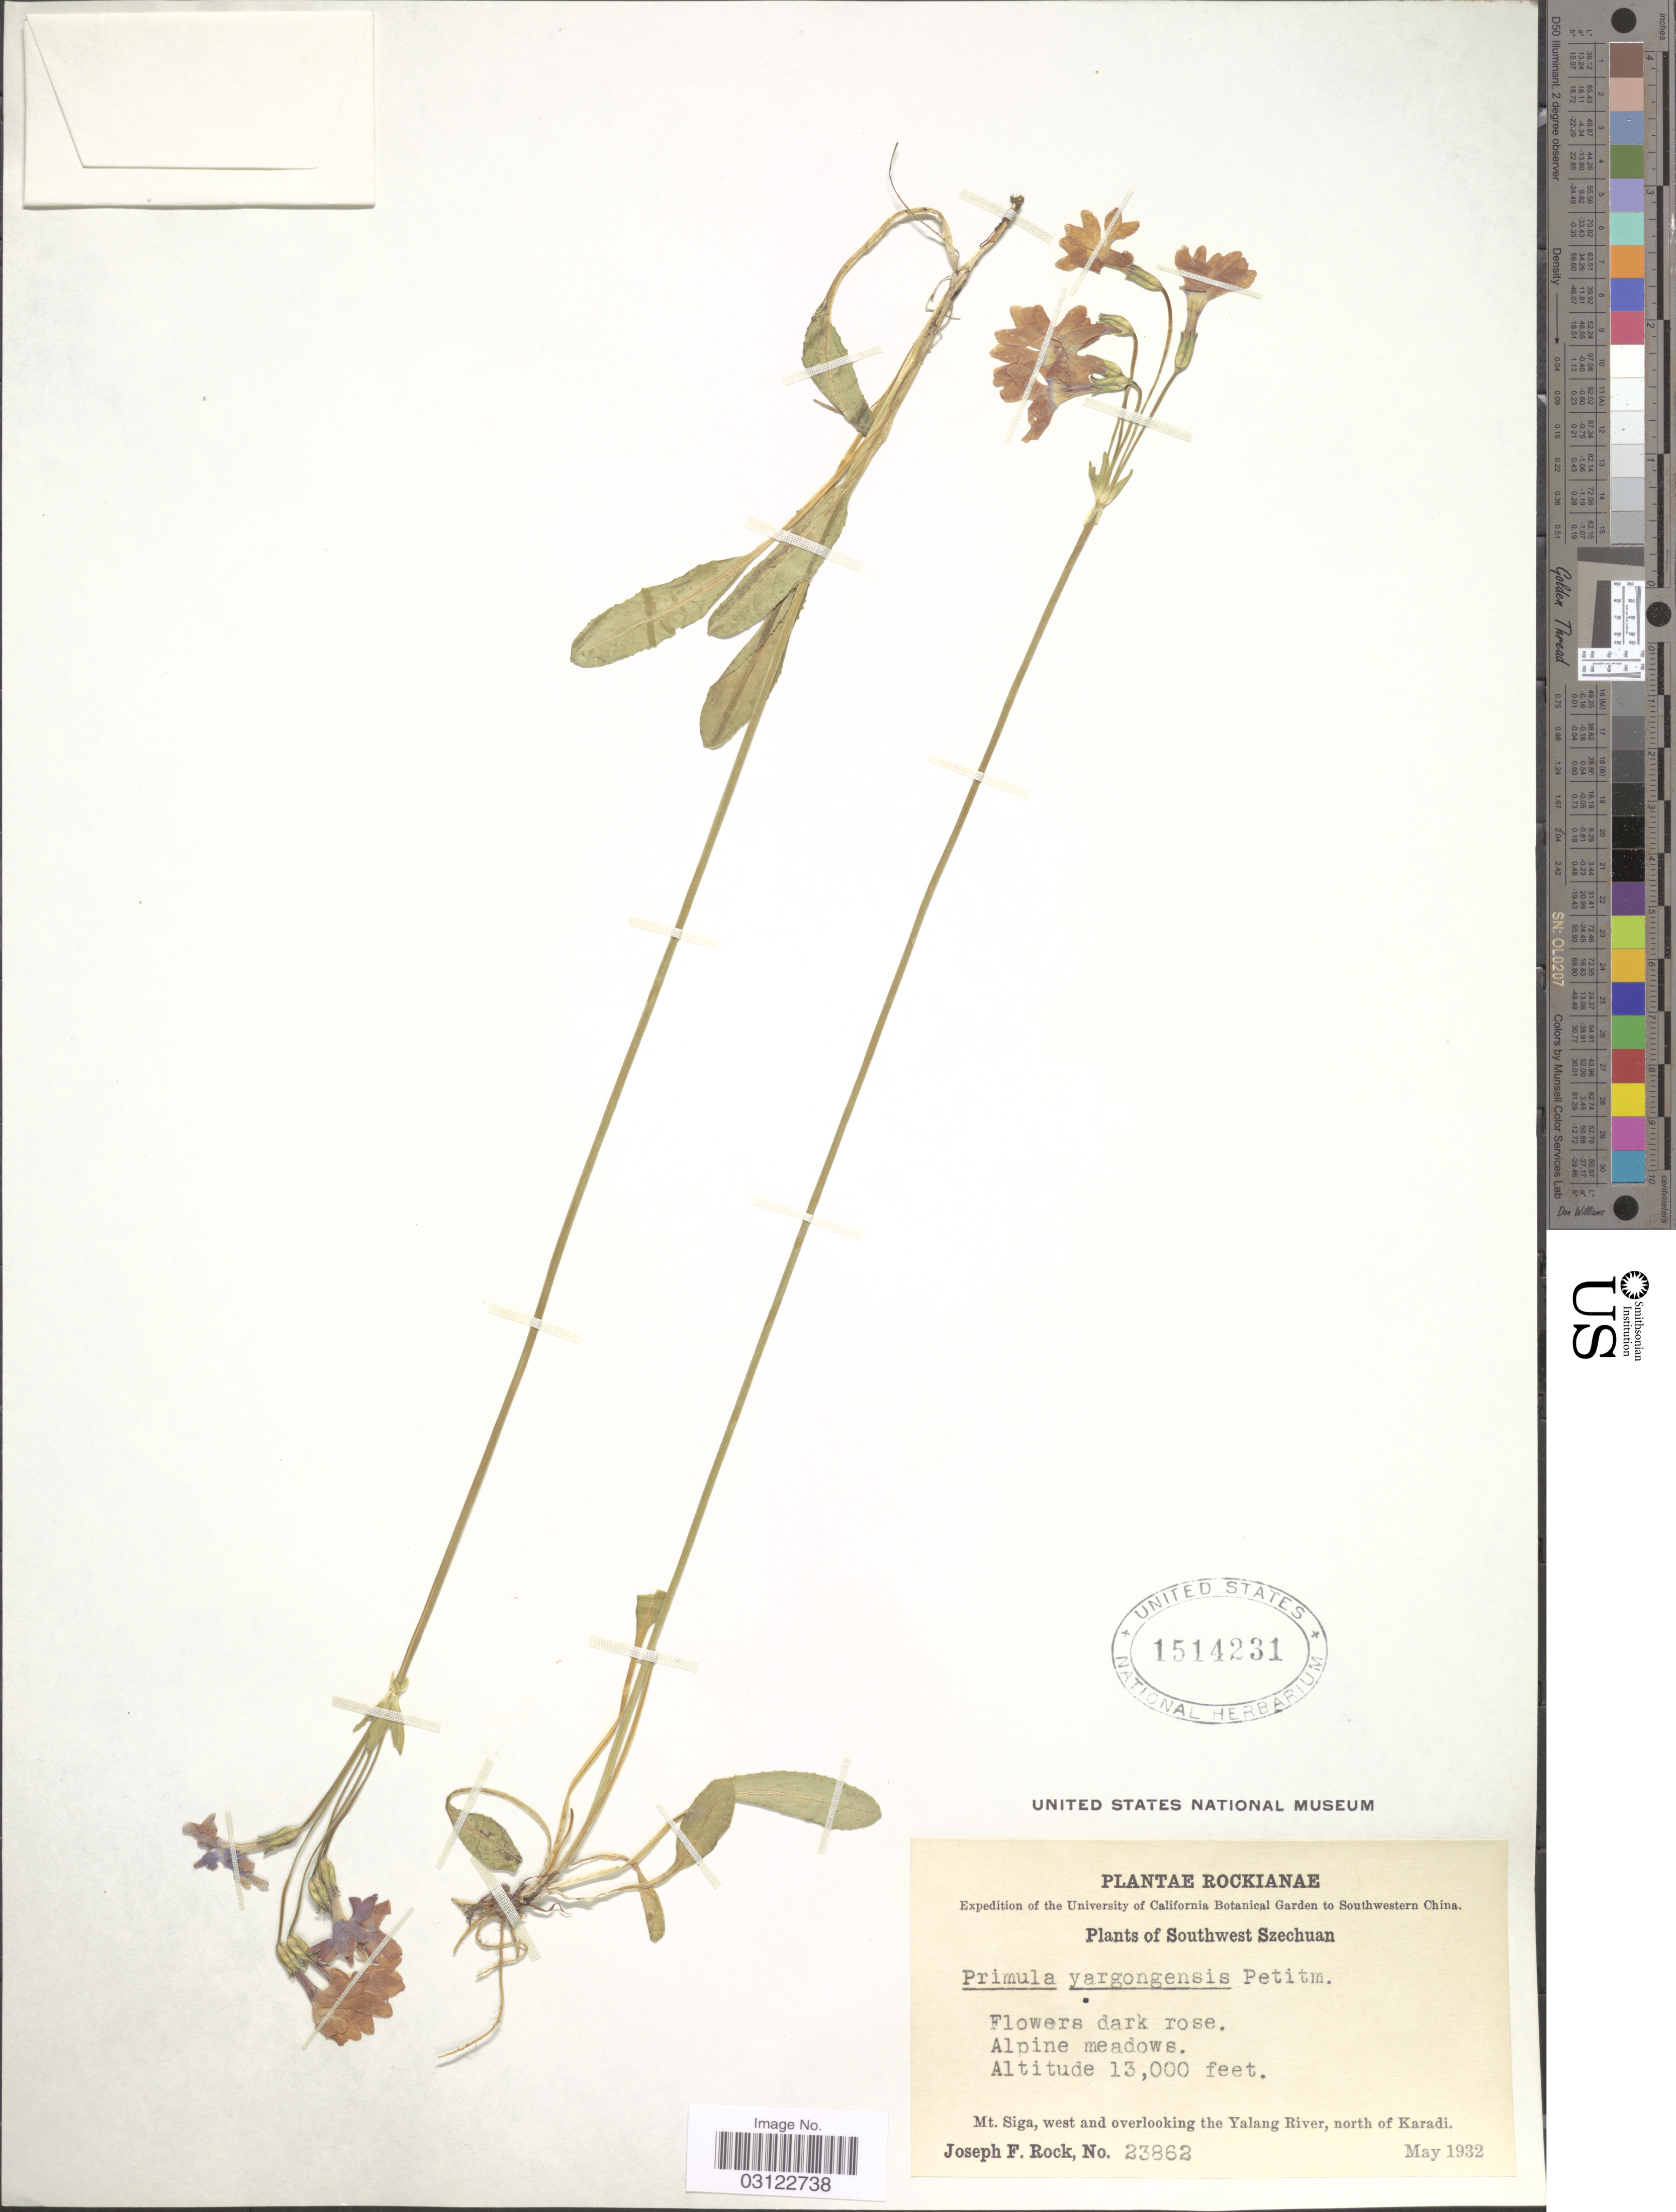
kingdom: Plantae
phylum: Tracheophyta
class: Magnoliopsida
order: Ericales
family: Primulaceae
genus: Primula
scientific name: Primula yargongensis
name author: Petitm.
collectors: J. F. Rock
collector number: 23862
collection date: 1932-05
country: China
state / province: Sichuan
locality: Southwestern China. Southwest Szechuan. Alpine meadows. Mt. Siga, west and overlooking the Yalang River, north of Karadi.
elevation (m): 3962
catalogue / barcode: US 1514231